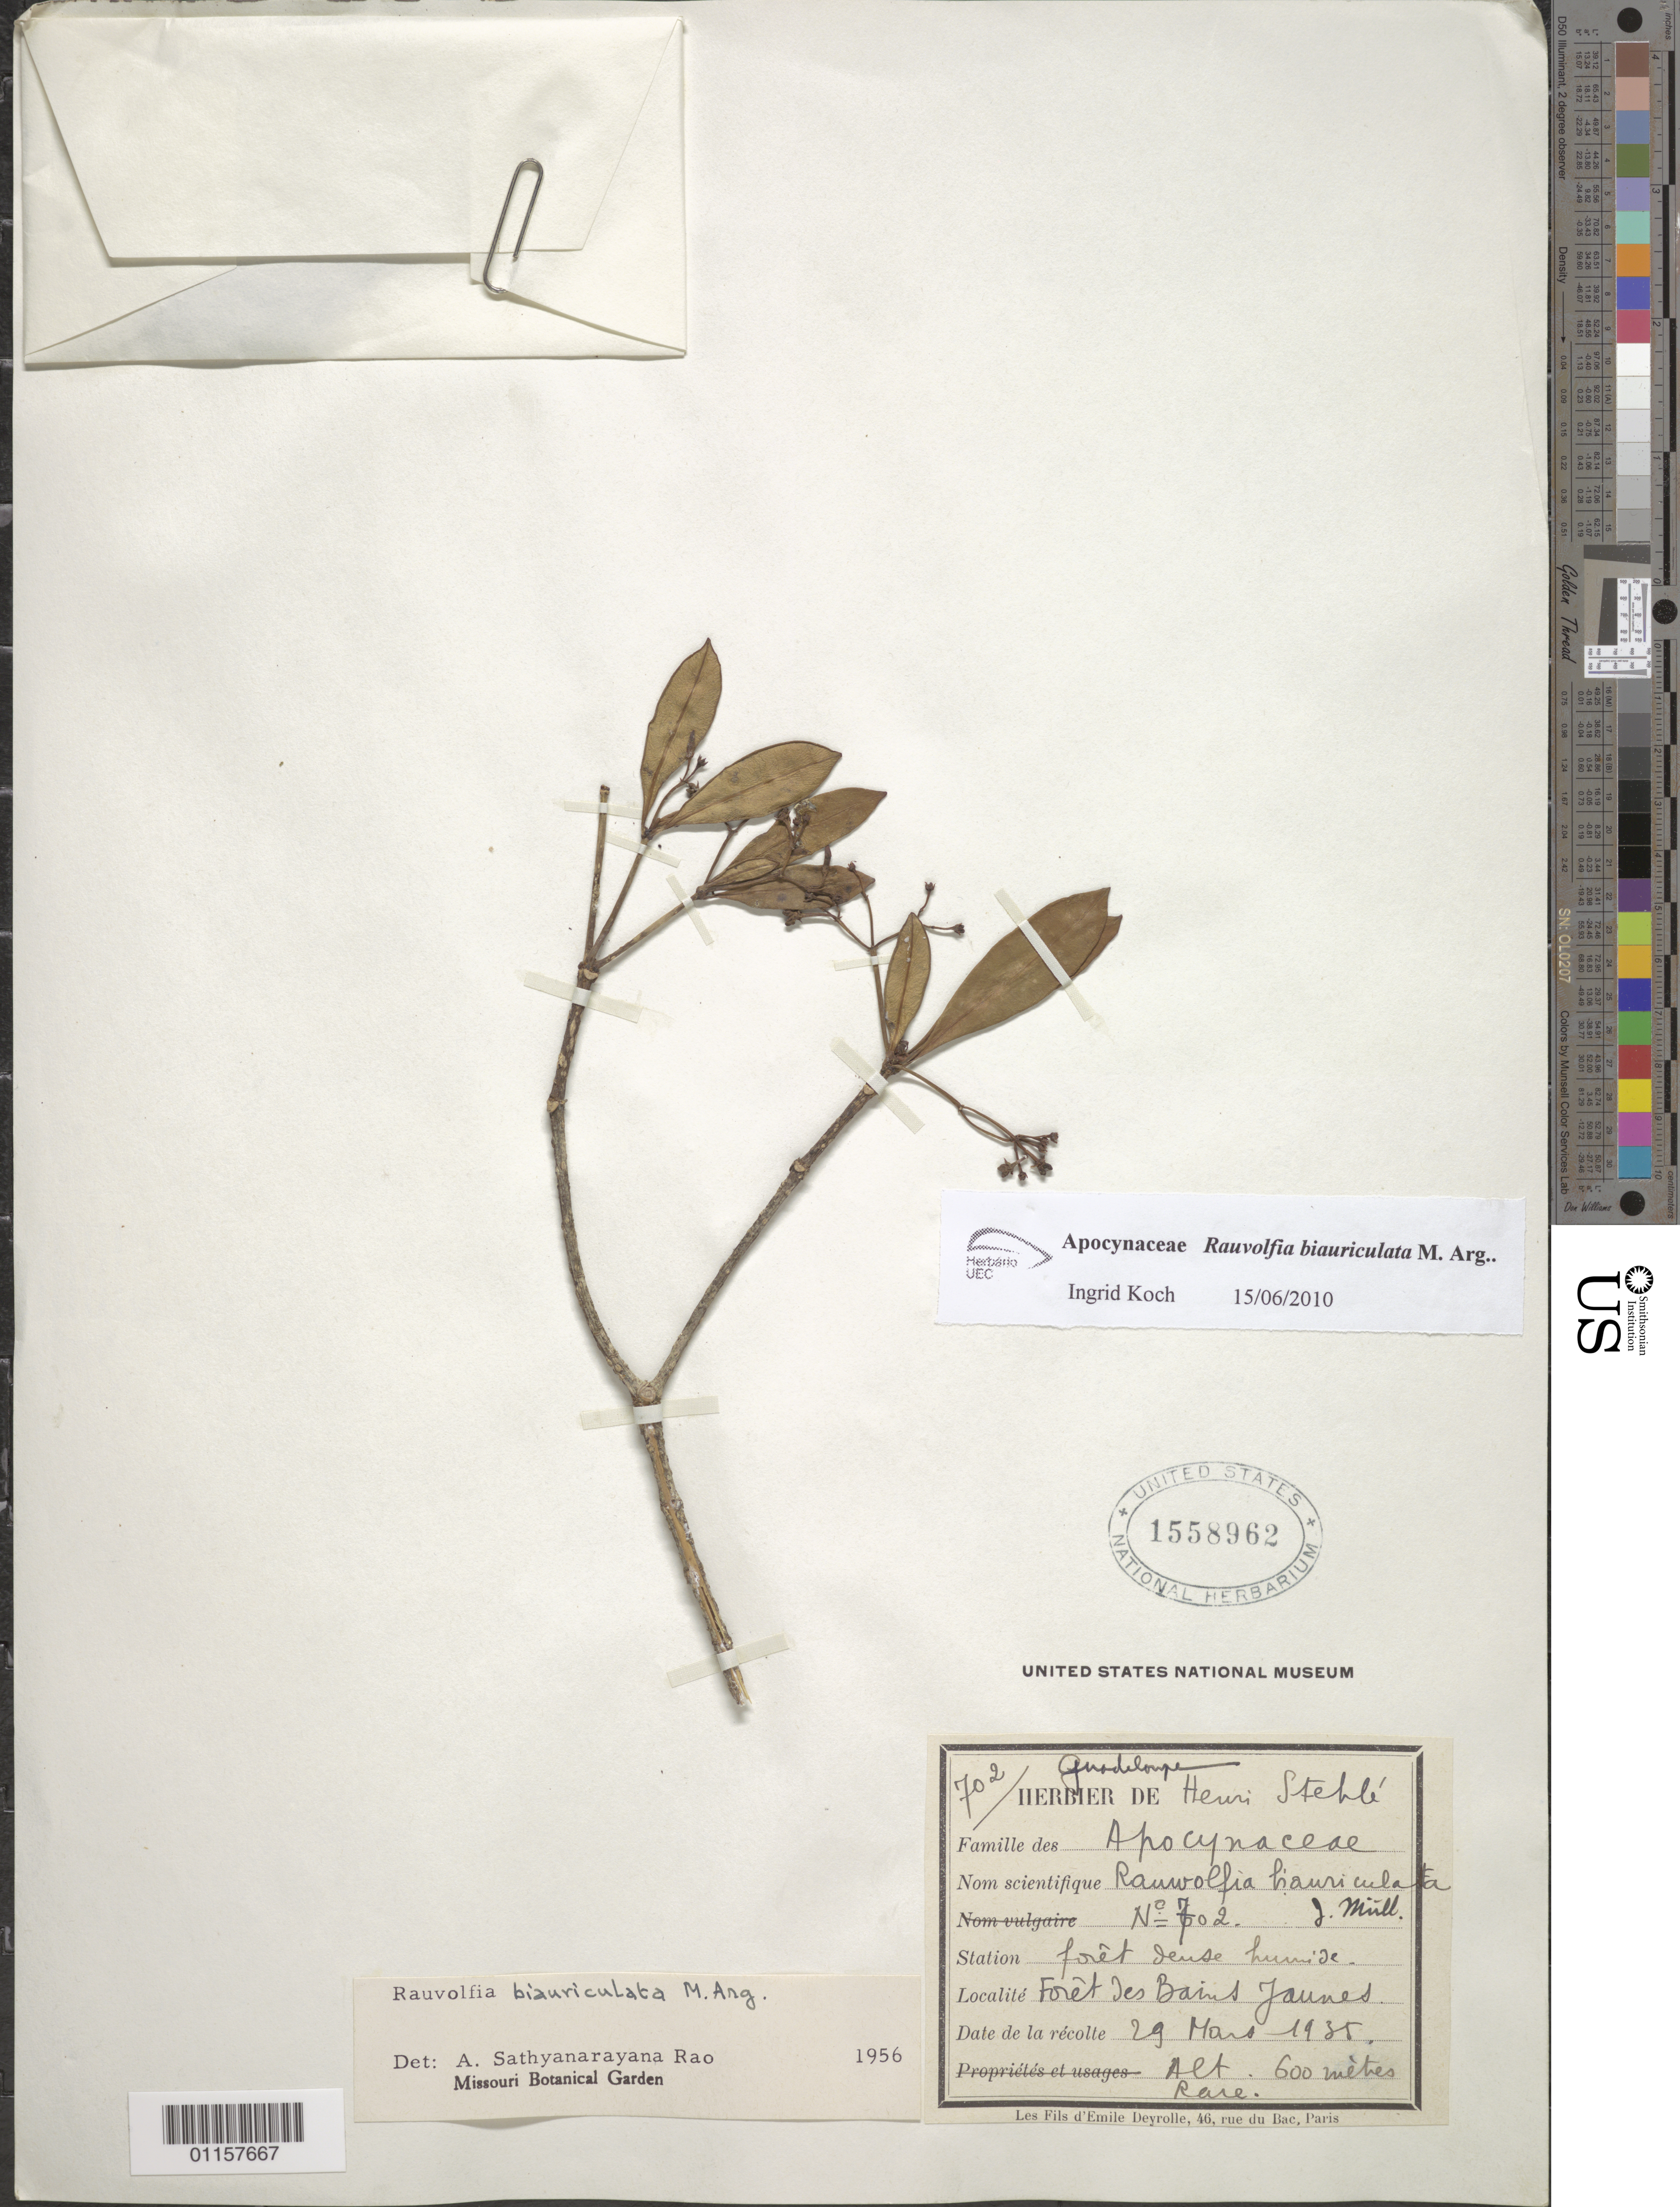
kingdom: Plantae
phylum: Tracheophyta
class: Magnoliopsida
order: Gentianales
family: Apocynaceae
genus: Rauvolfia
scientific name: Rauvolfia biauriculata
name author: Müll. Arg.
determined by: Koch, I.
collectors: H. Stehlé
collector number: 702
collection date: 1935-03-29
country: Guadeloupe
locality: Bains Jaunes.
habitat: Forêt dense humide. Rare.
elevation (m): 600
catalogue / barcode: US 1558962